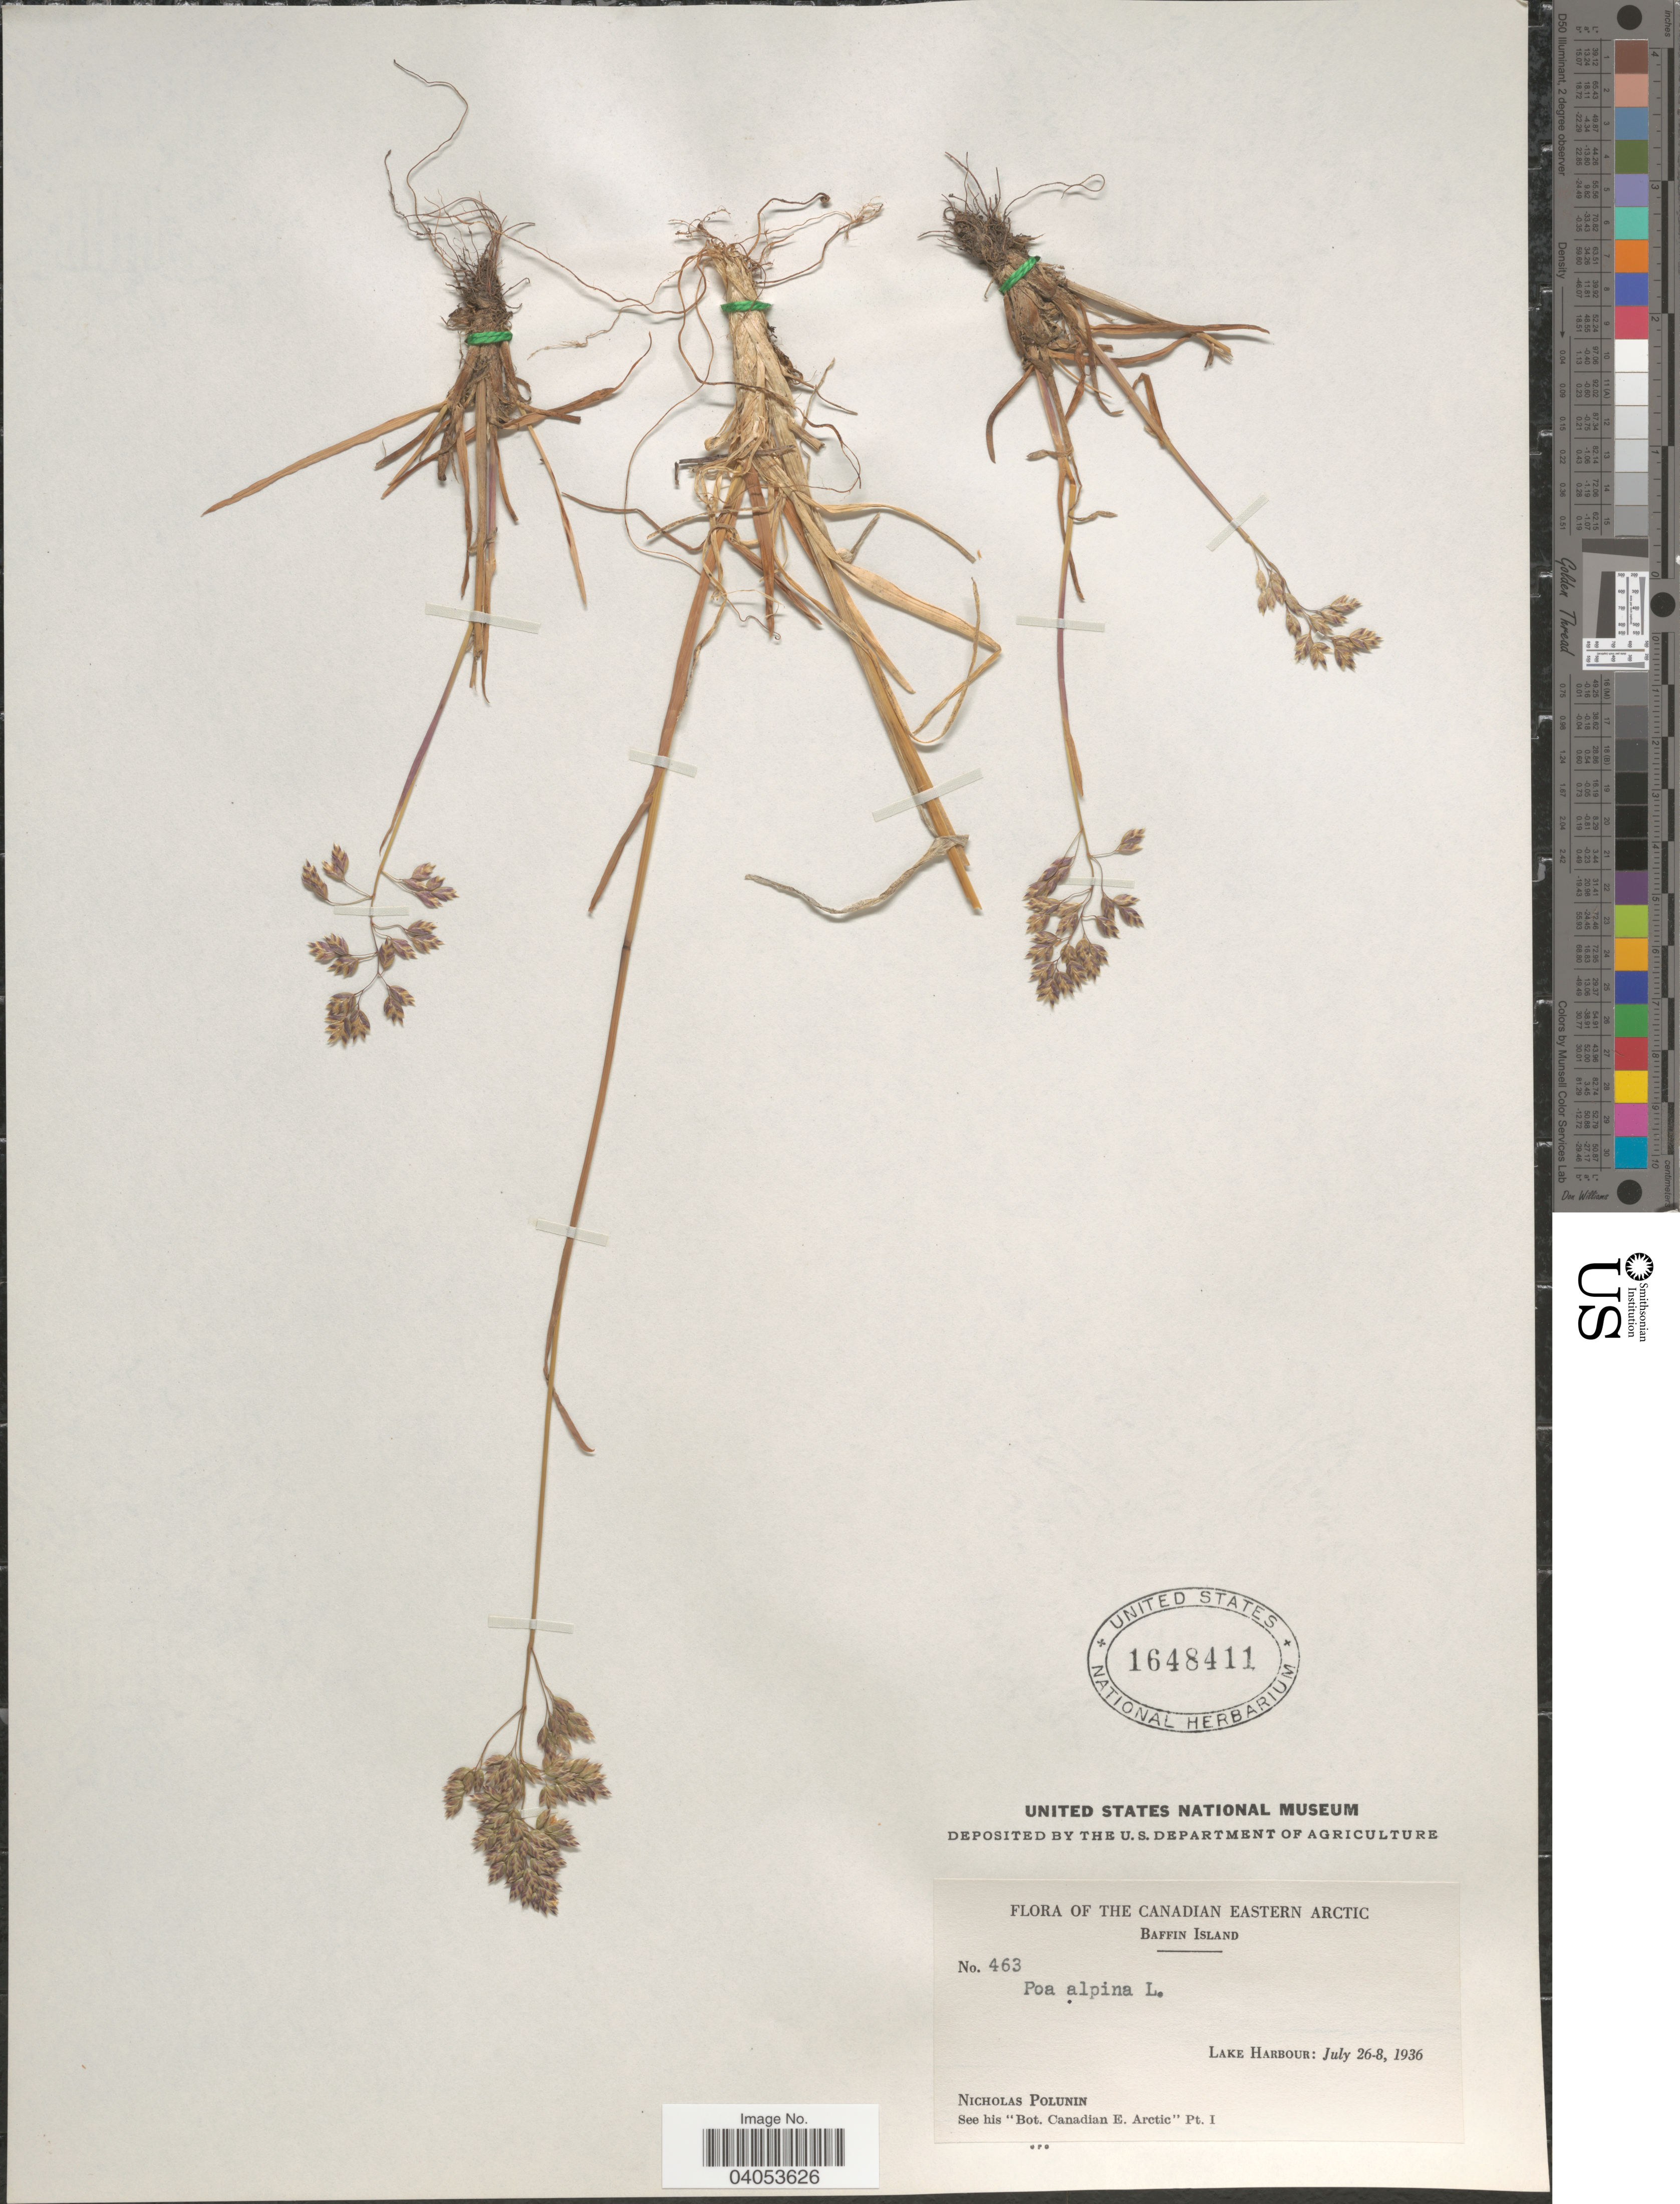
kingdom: Plantae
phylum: Tracheophyta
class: Liliopsida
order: Poales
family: Poaceae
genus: Poa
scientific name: Poa alpina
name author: L.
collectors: N. V. Polunin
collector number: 463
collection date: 1936-07-26/1936-08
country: Canada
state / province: Nunavut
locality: The Canadian Eastern Arctic. Baffin Island. Lake Harbour.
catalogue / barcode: US 1648411